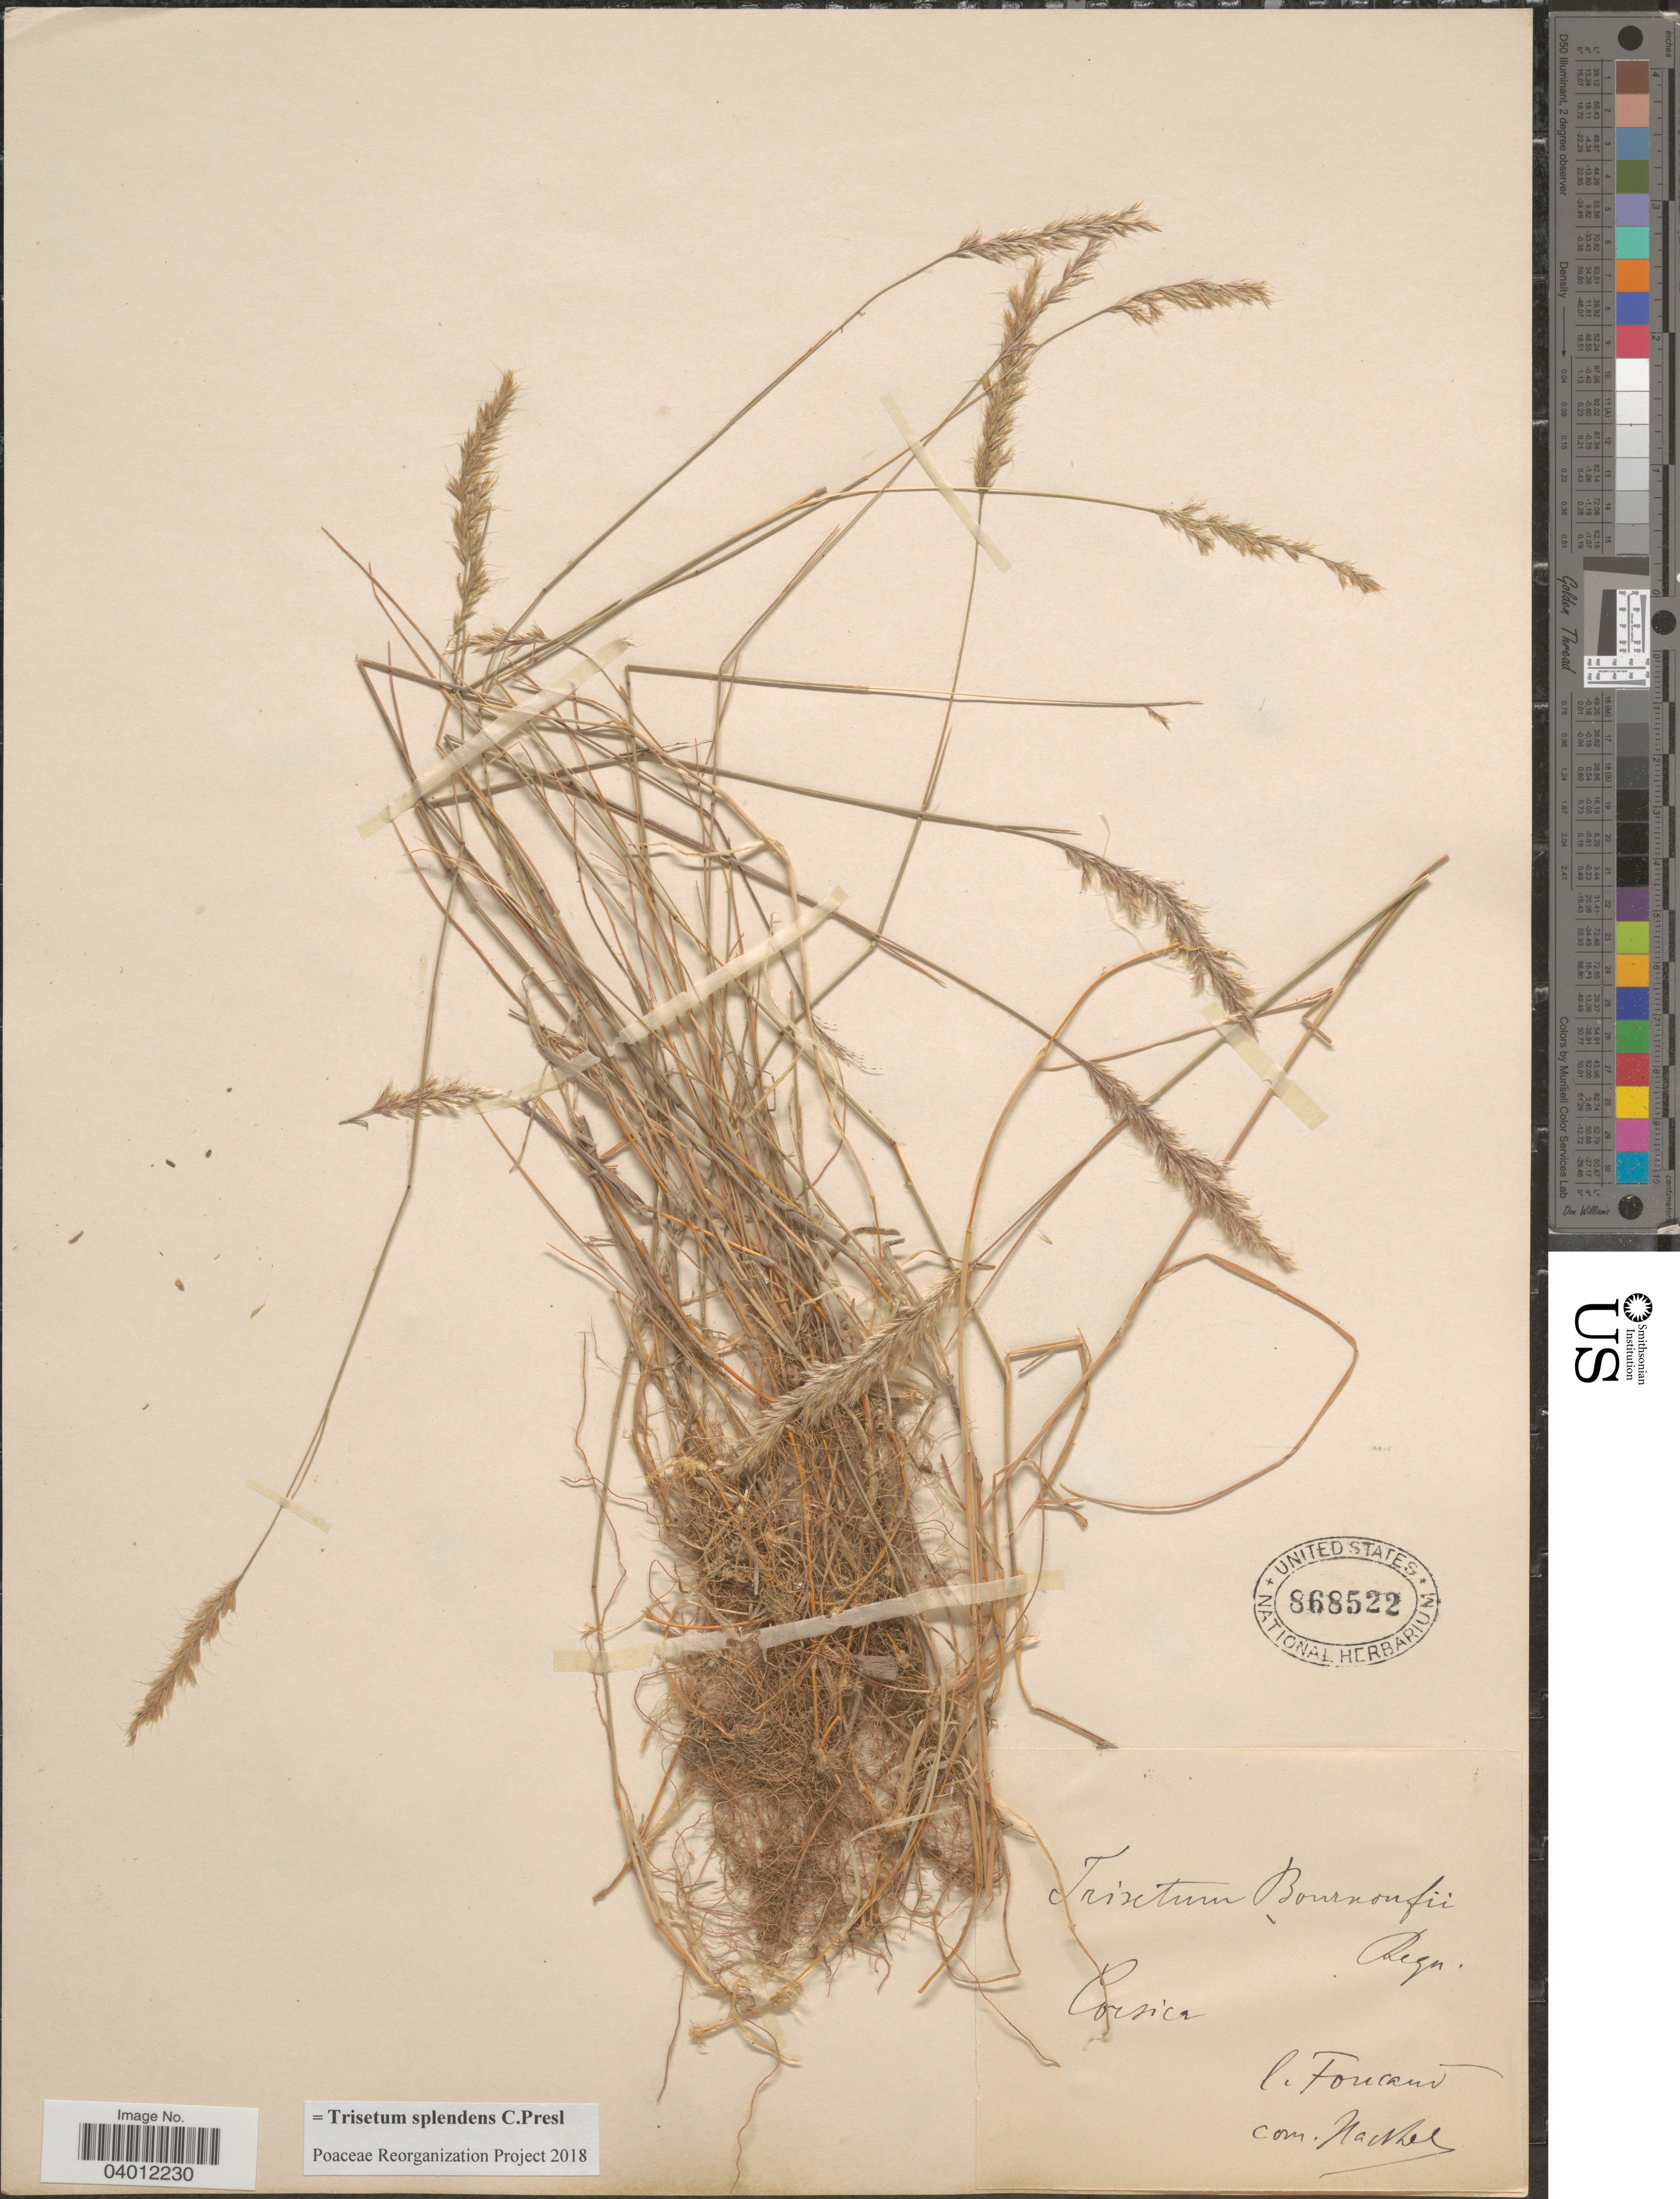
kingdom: Plantae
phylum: Tracheophyta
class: Liliopsida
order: Poales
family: Poaceae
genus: Trisetum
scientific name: Trisetum splendens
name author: C. Presl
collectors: Foucaud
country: France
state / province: Corsica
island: Corse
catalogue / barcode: US 868522